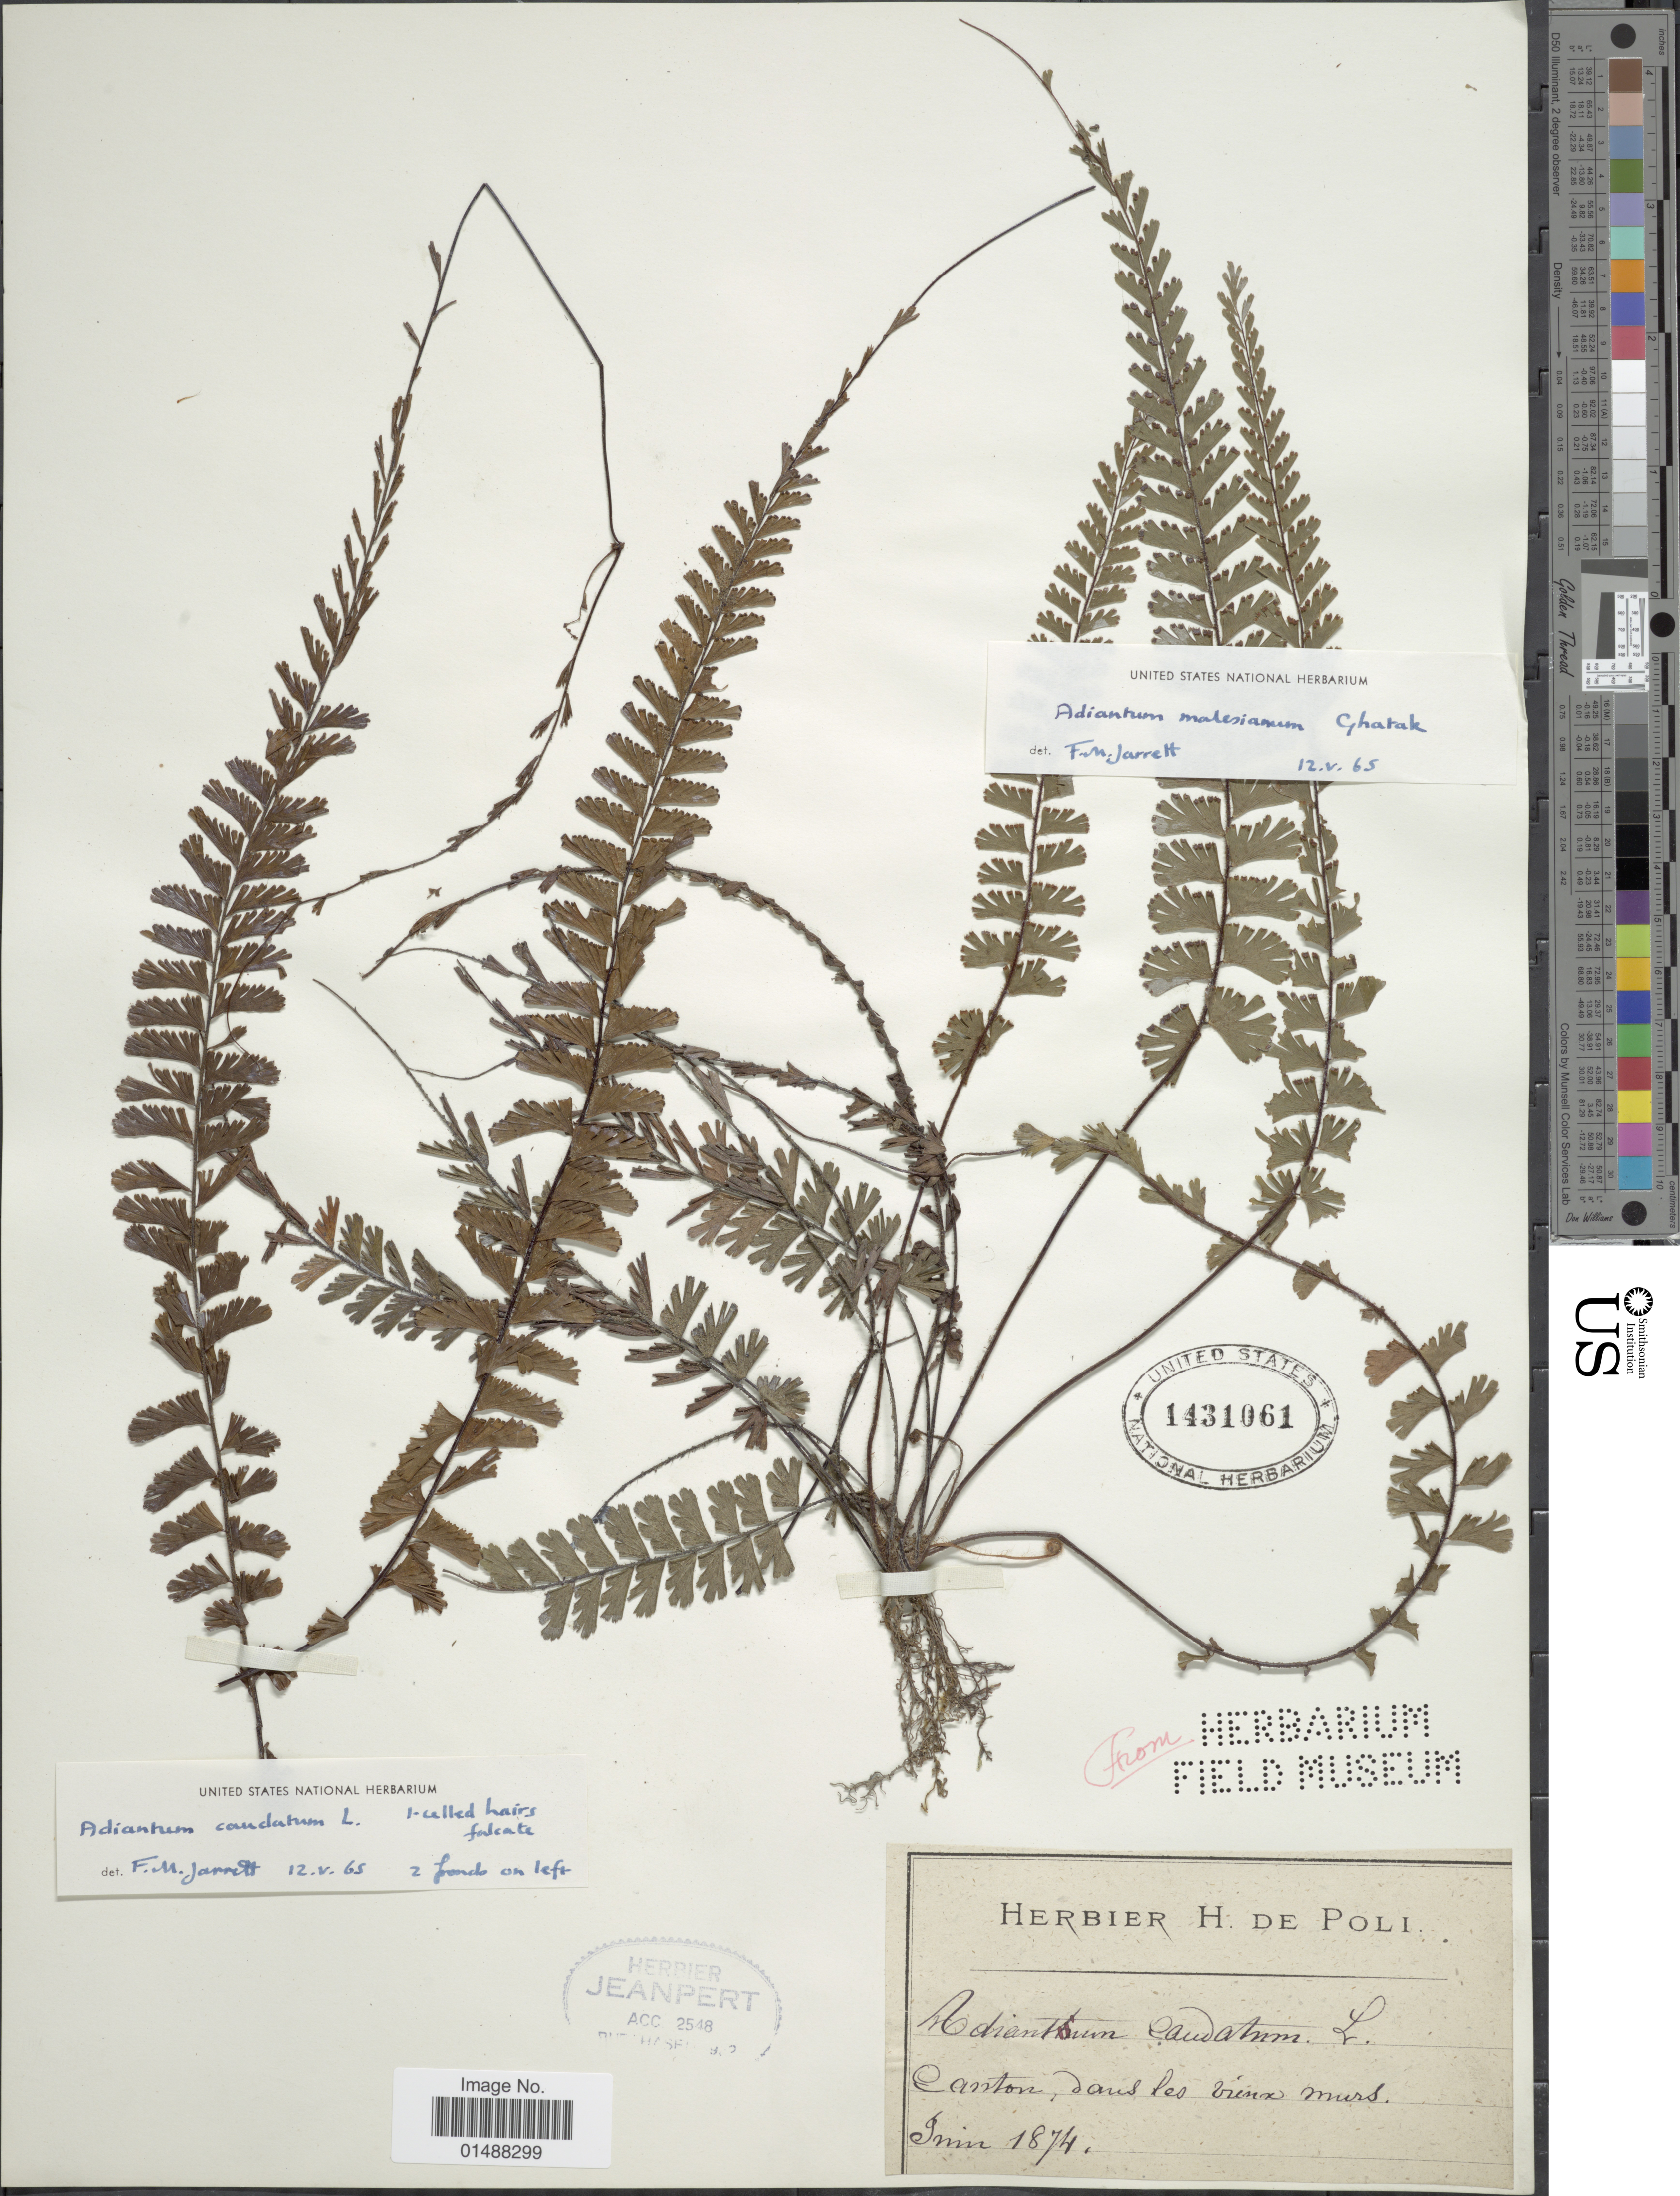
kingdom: Plantae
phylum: Tracheophyta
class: Polypodiopsida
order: Polypodiales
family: Pteridaceae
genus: Adiantum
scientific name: Adiantum caudatum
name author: L.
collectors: ex herb. H. De Poli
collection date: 1874-06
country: China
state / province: Guangdong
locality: Canton, Daus les frimas Murs. [interpreted]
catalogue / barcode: US 1431061